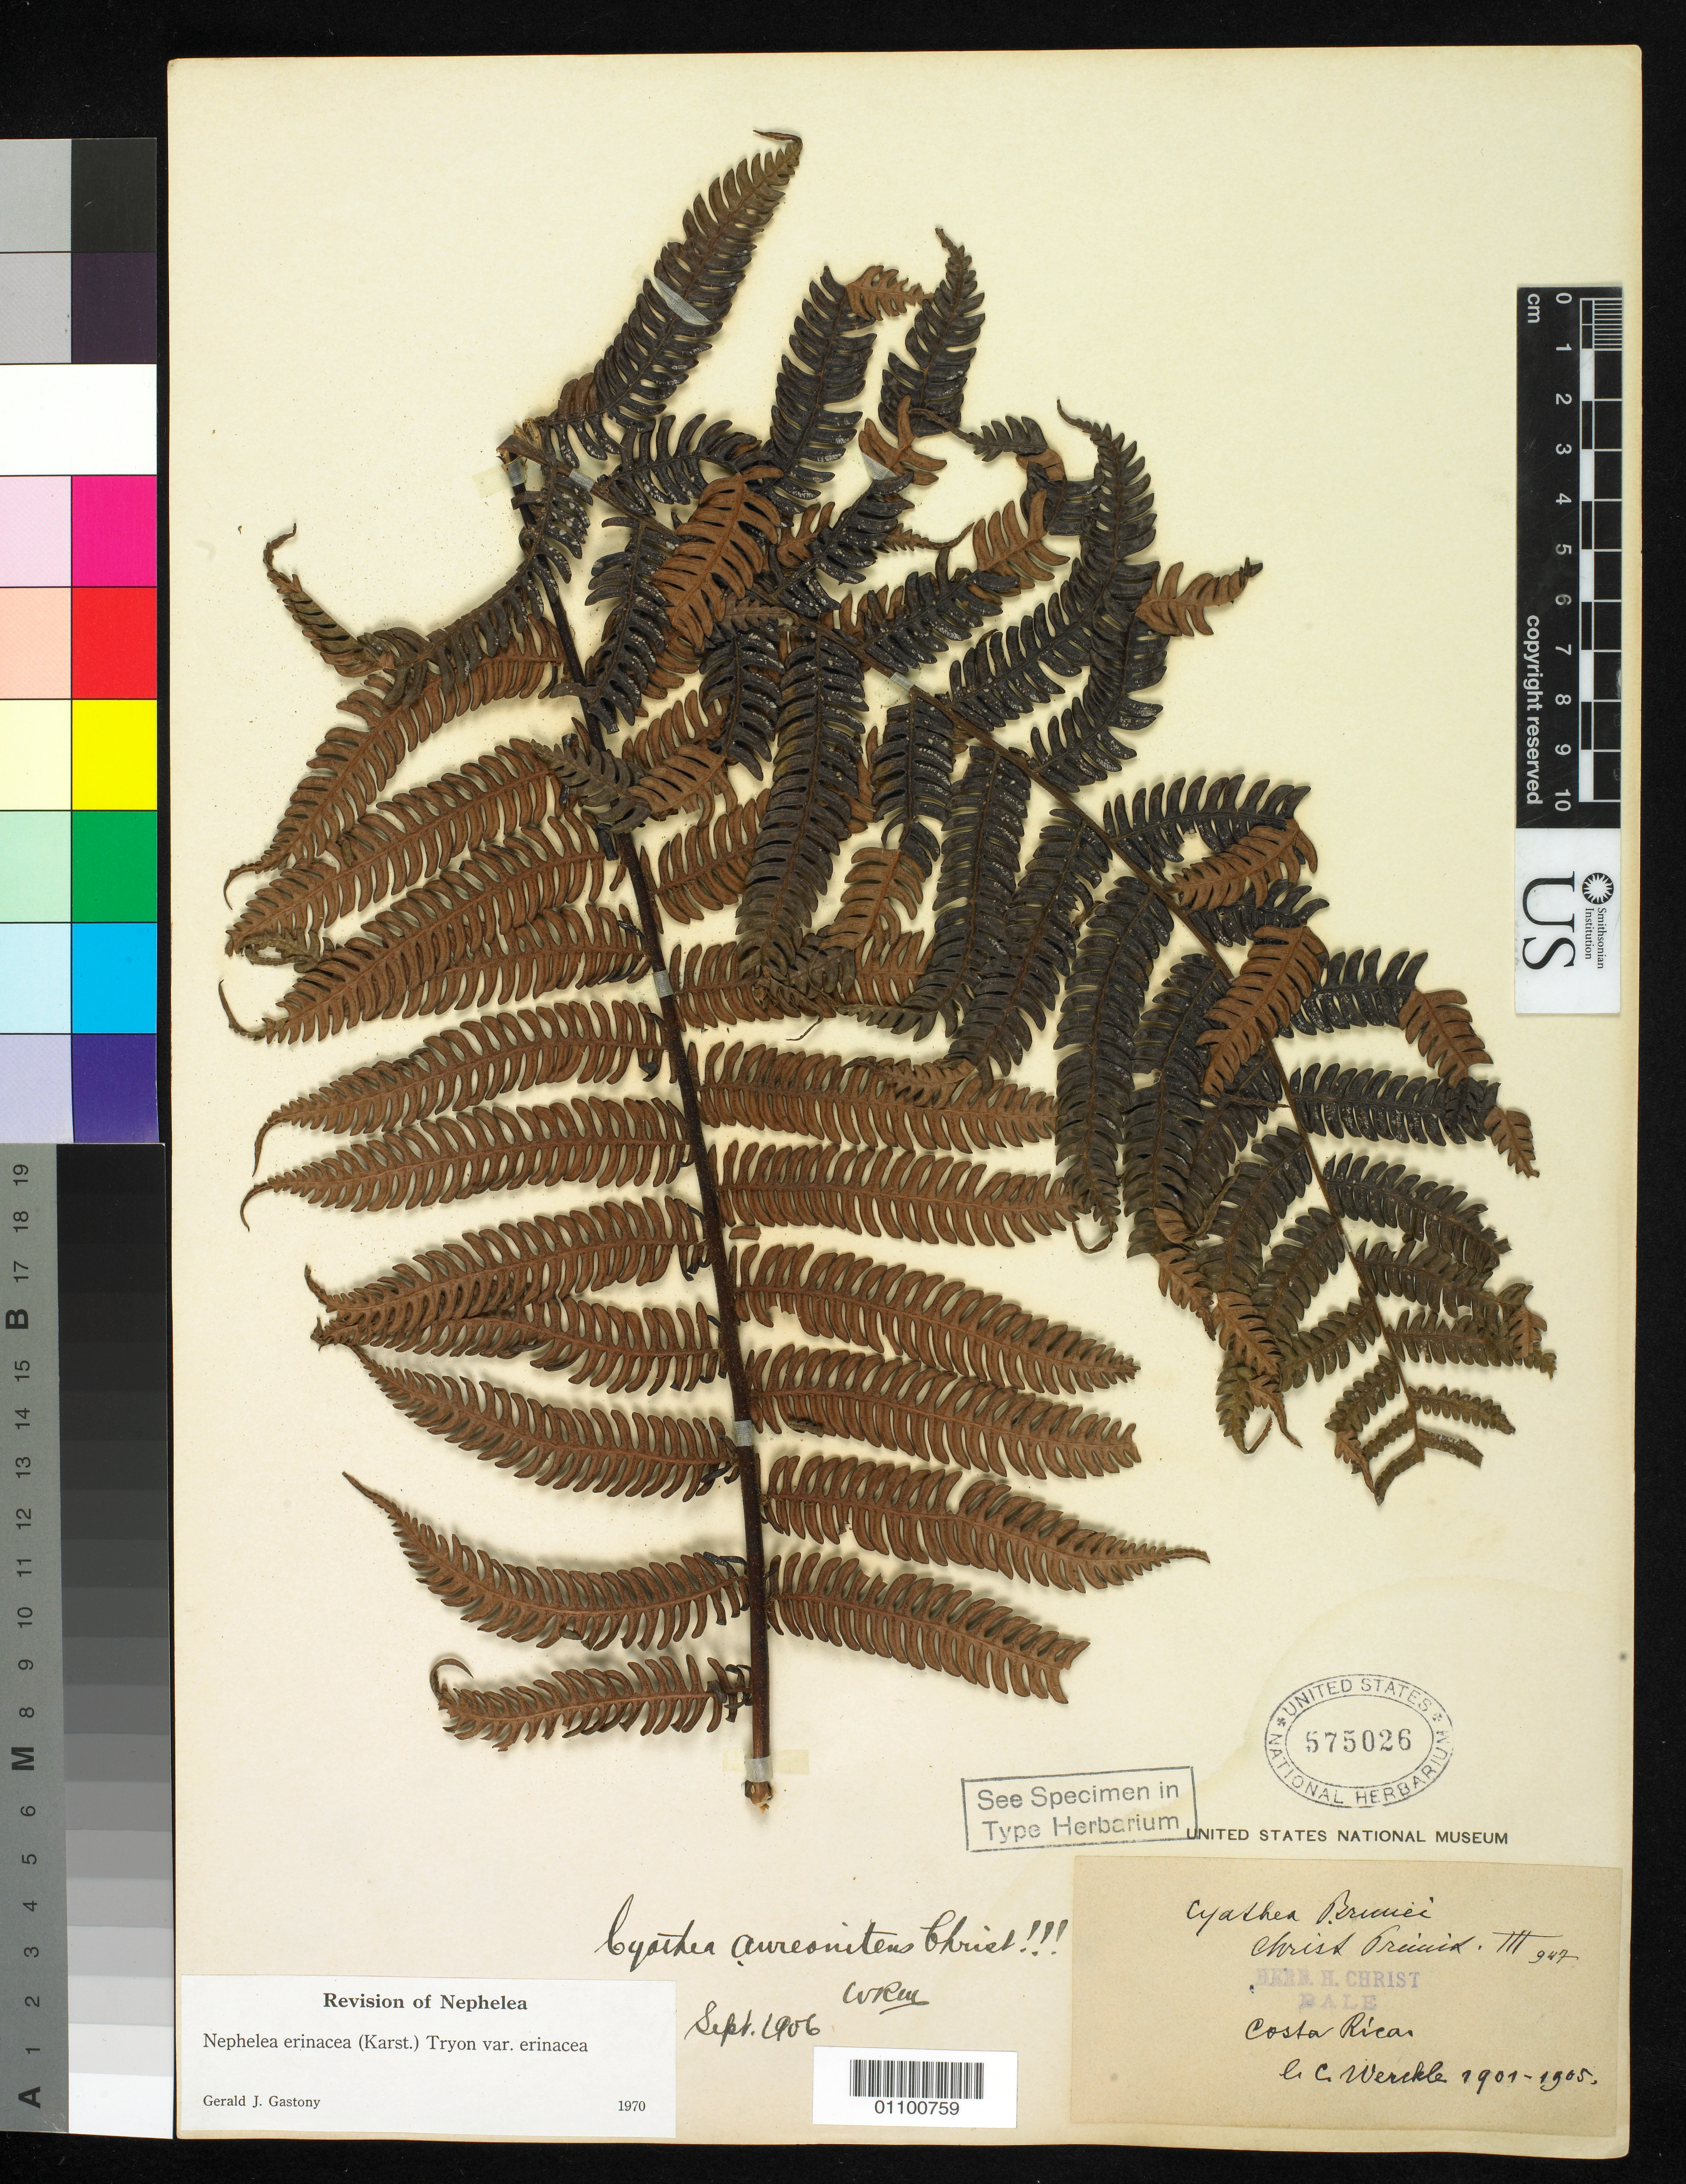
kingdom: Plantae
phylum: Tracheophyta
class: Polypodiopsida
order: Cyatheales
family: Cyatheaceae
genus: Cyathea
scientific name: Cyathea aureonitens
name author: Christ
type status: Isosyntype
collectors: C. C Wercklé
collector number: III 947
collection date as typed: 1901 to -- --- 1905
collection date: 1901/1905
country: Costa Rica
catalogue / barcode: US 575026